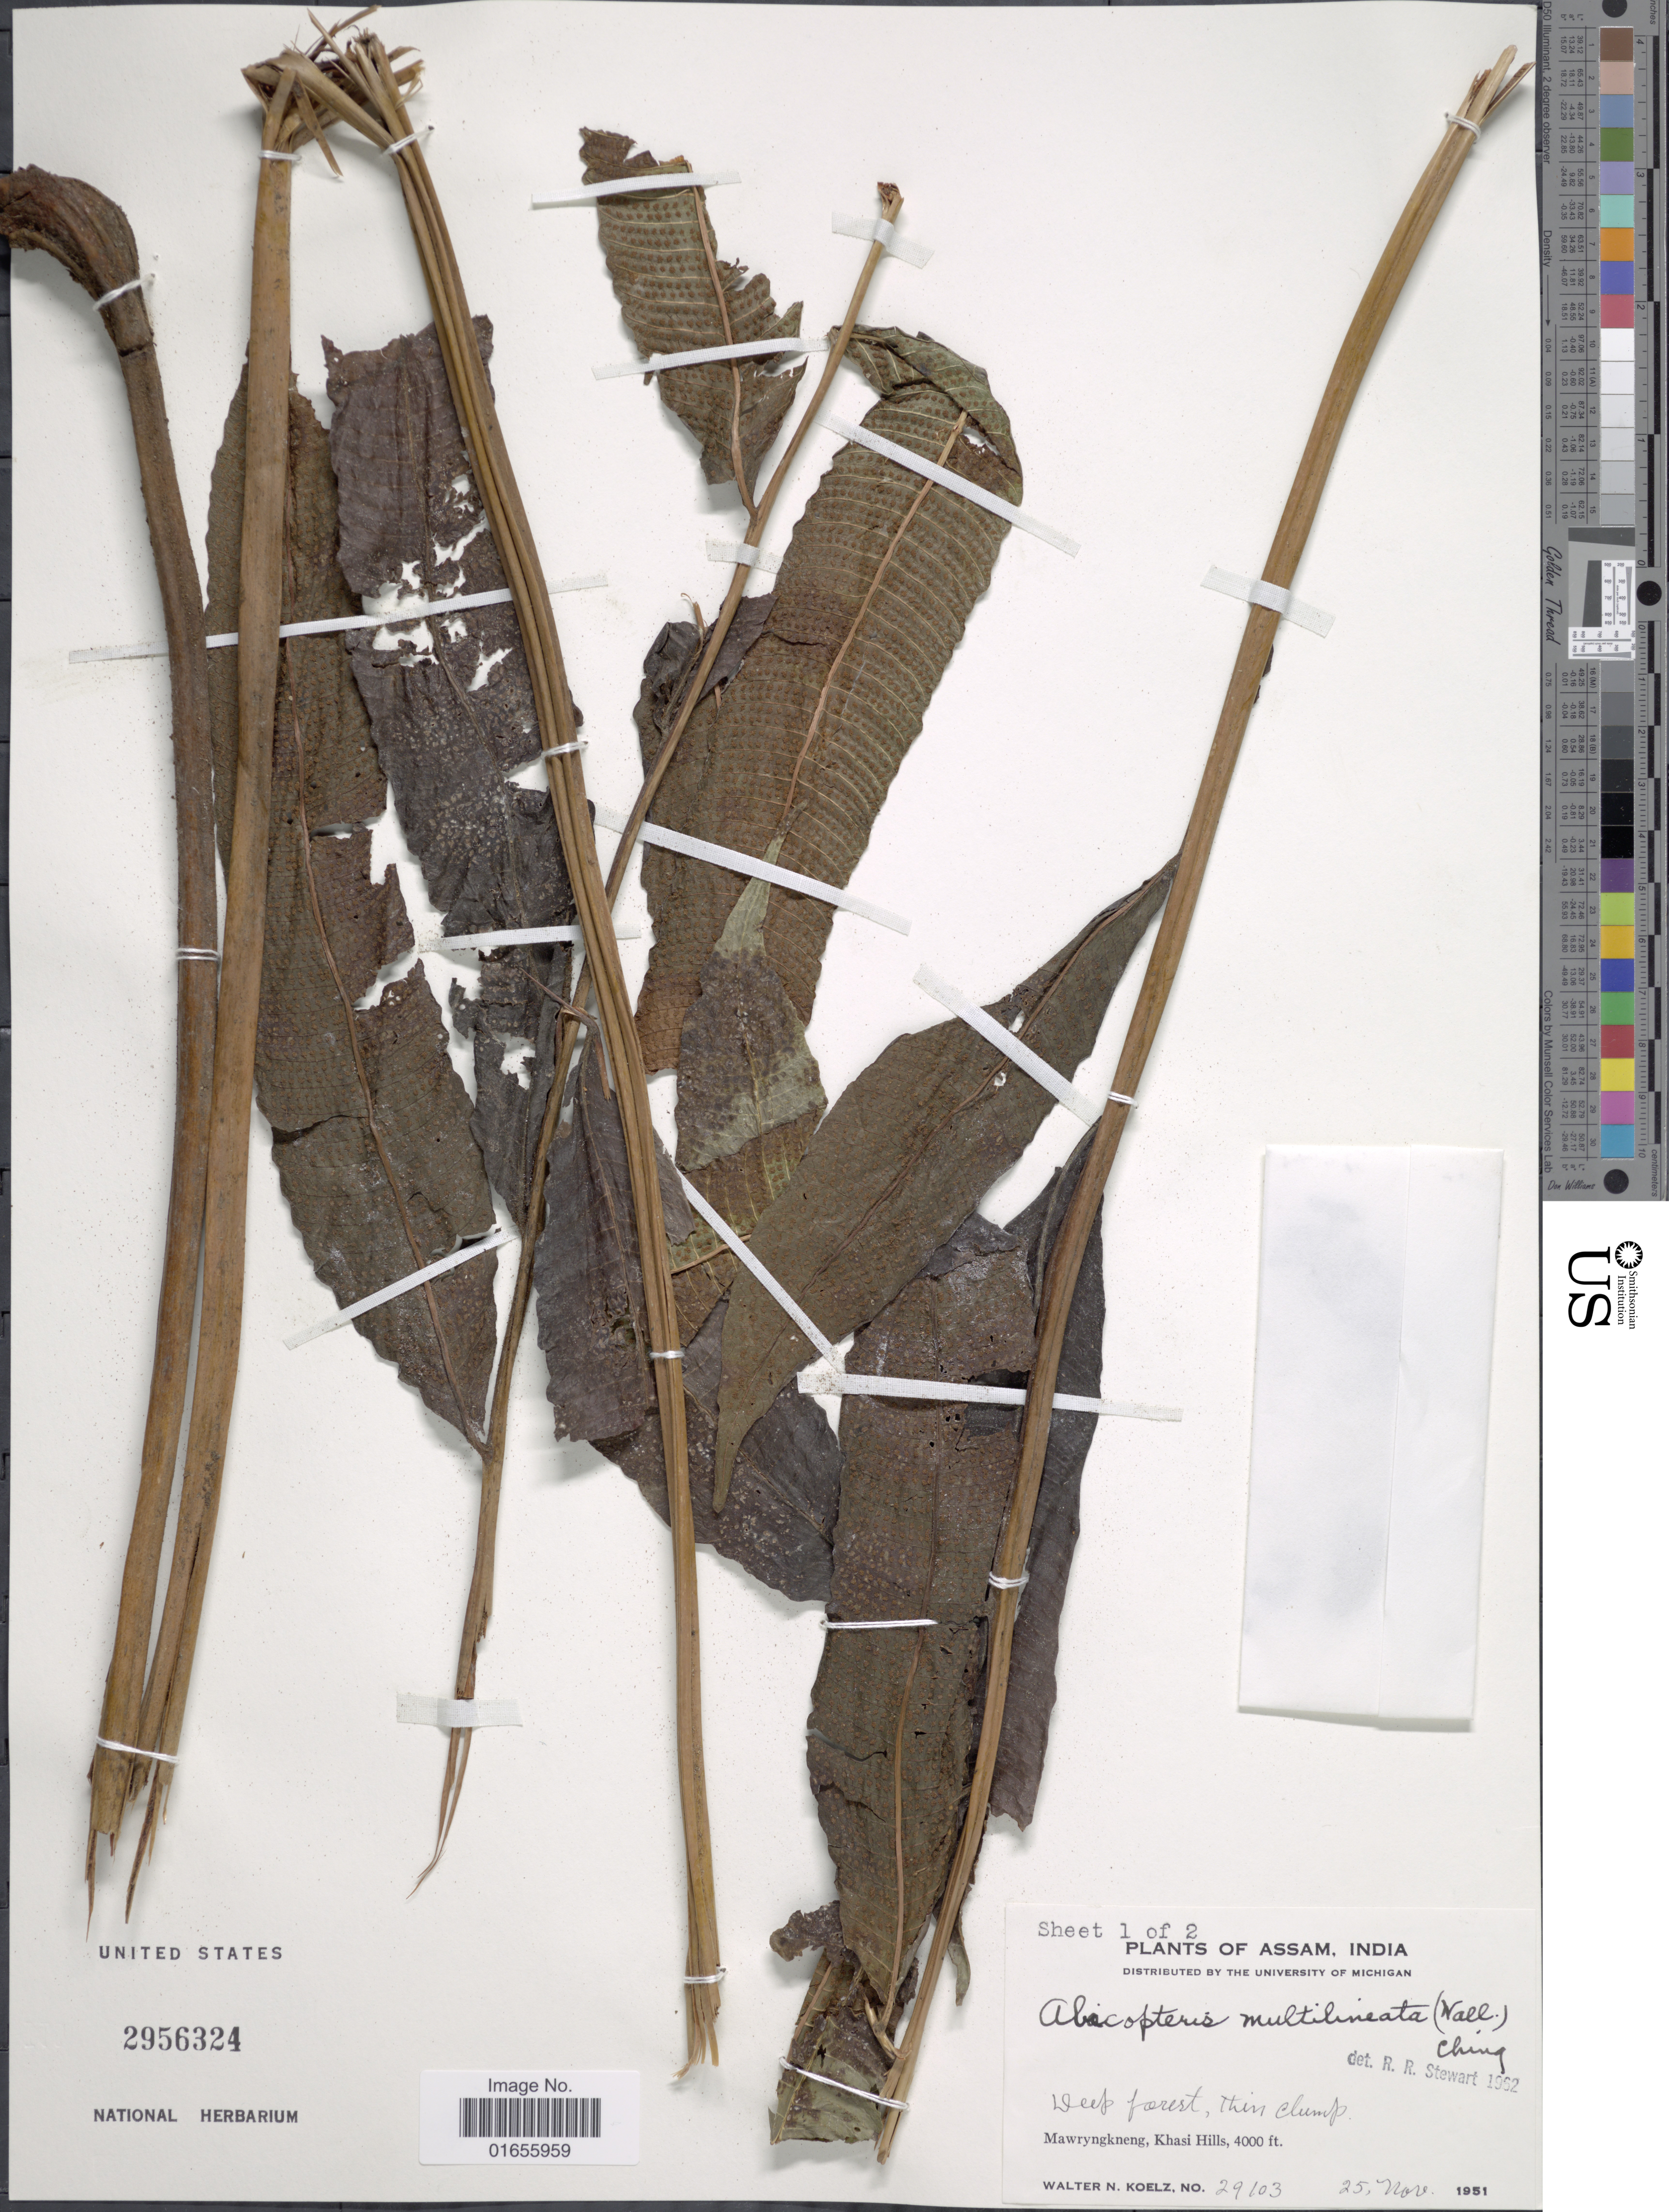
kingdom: Plantae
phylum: Tracheophyta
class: Polypodiopsida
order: Polypodiales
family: Thelypteridaceae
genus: Pronephrium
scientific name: Pronephrium nudatum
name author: (Roxb.) Holttum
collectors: W. N. Koelz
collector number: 29103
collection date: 1951-11-25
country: India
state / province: Meghalaya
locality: Mawryngkneng, Khasi Hills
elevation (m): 1219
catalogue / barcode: US 2956324